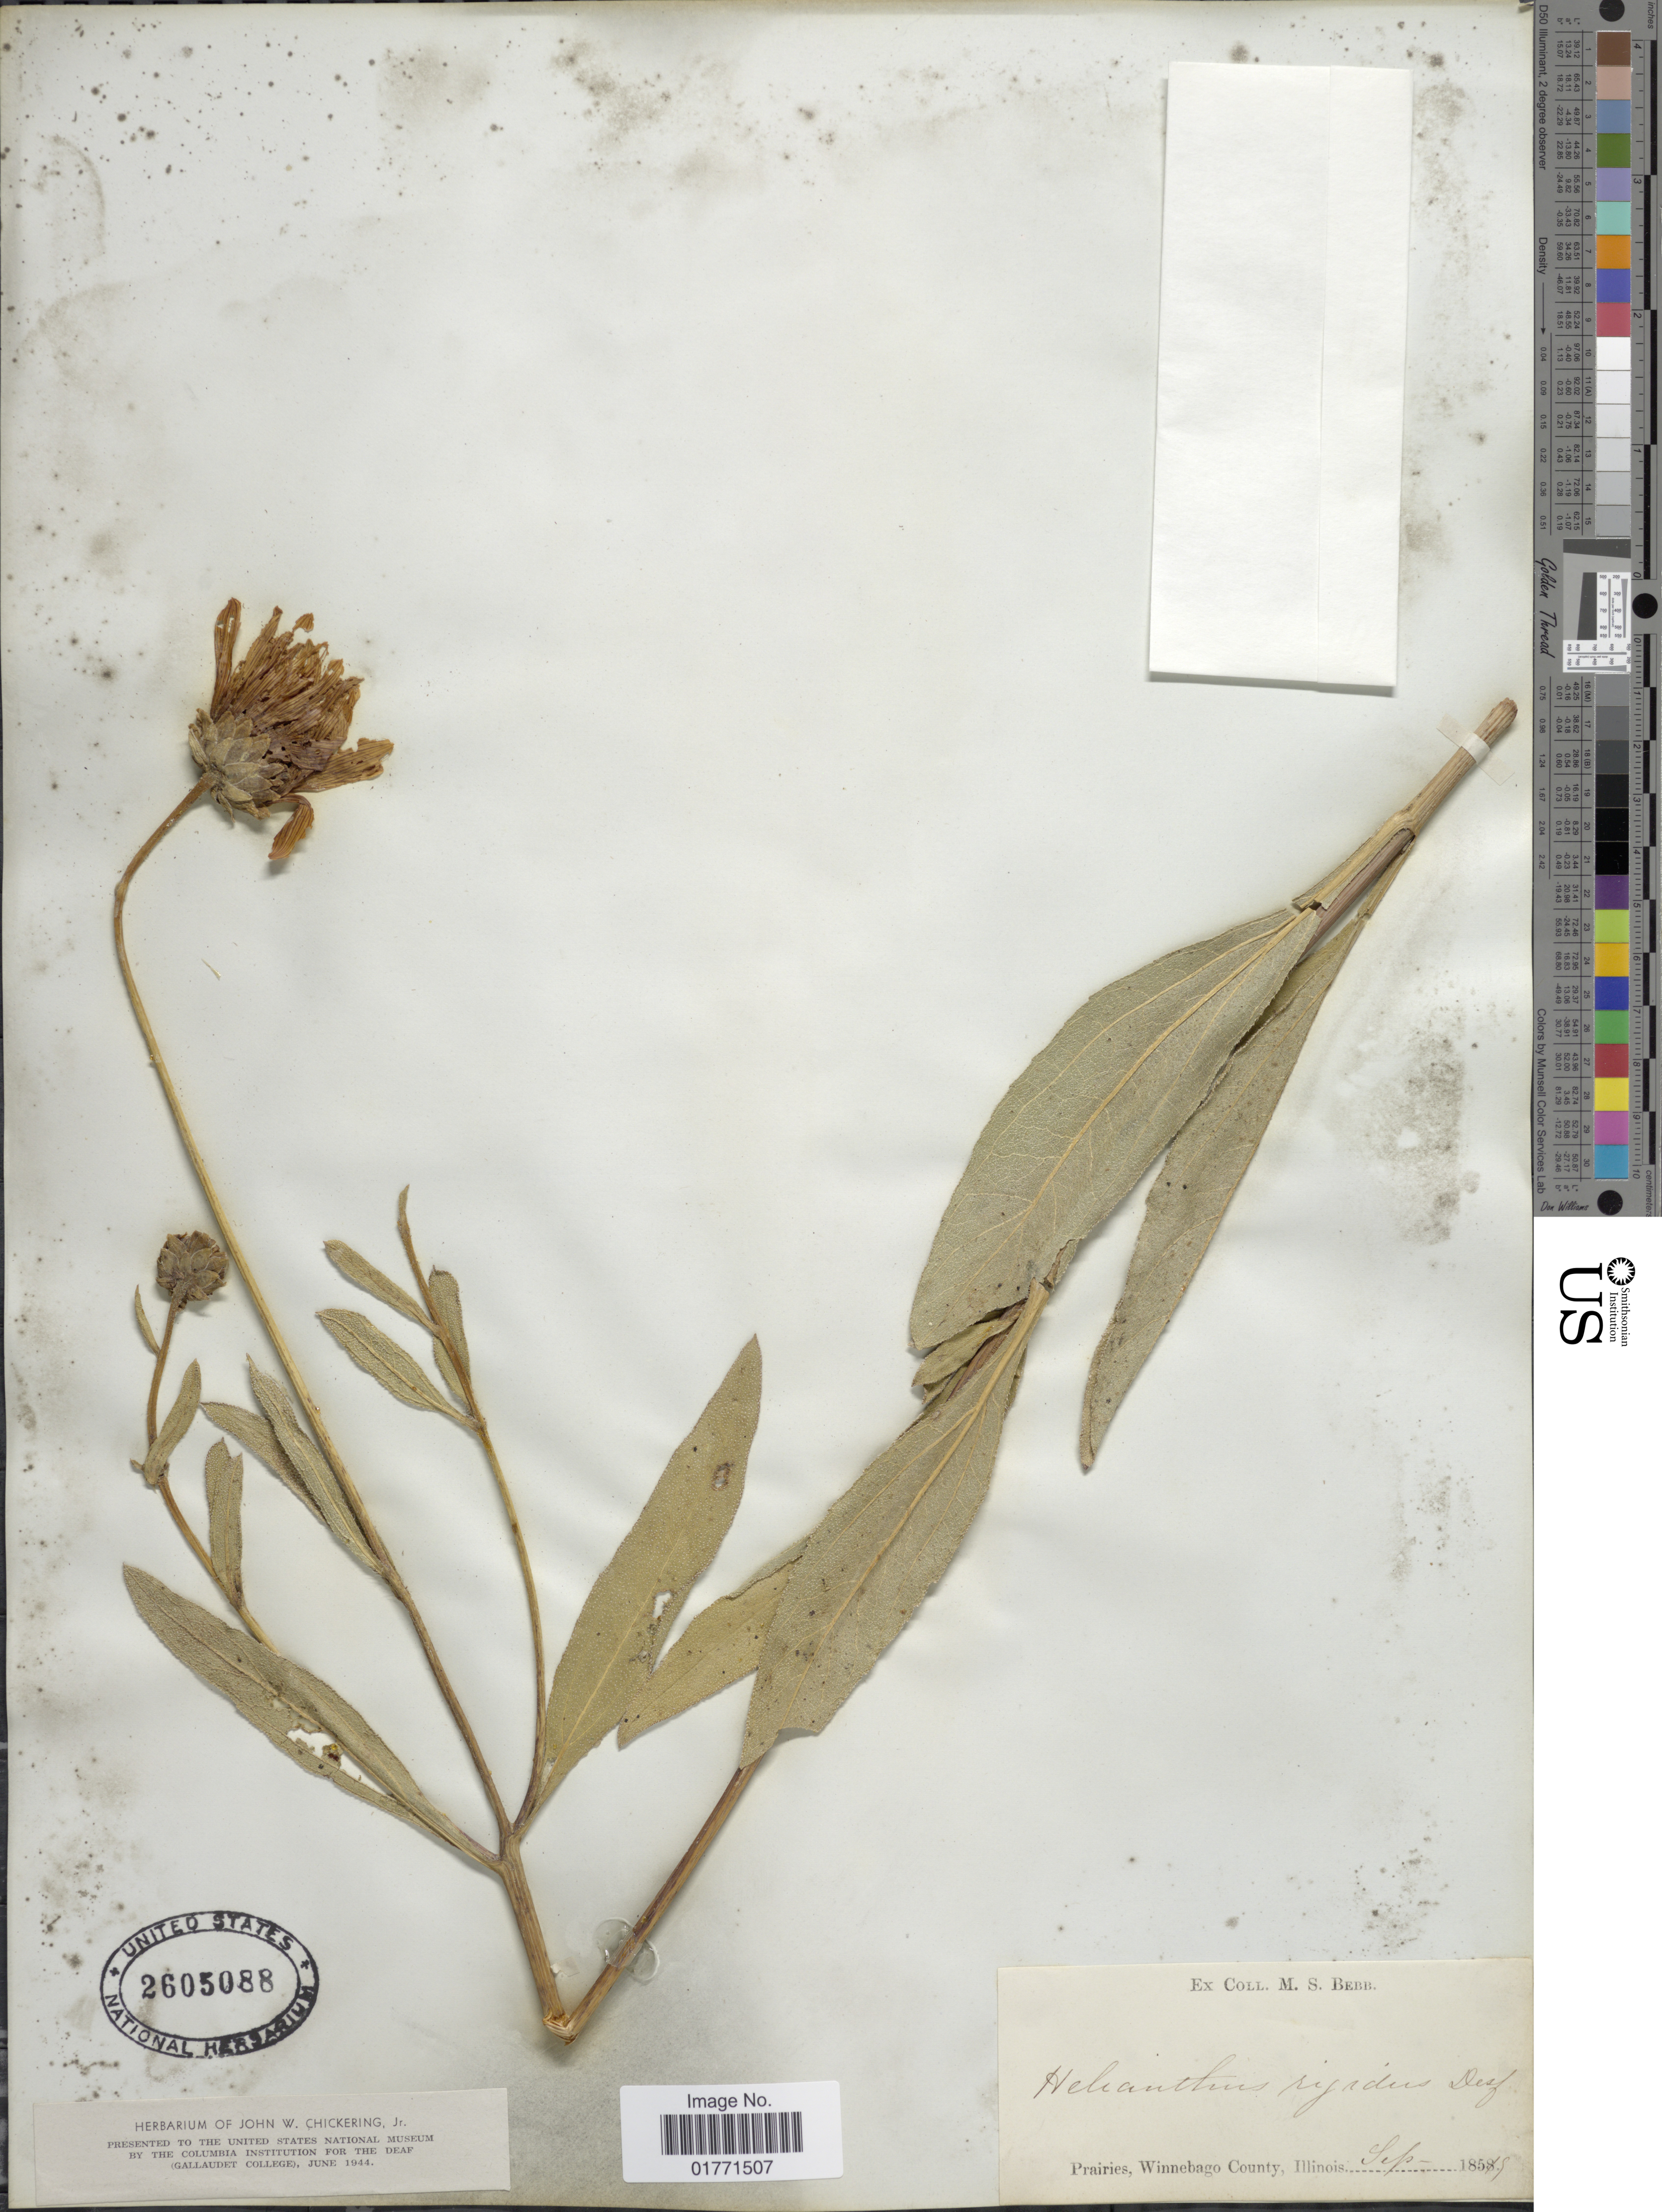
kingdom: Plantae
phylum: Tracheophyta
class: Magnoliopsida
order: Asterales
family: Asteraceae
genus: Helianthus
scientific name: Helianthus rigidus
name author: (Cass.) Desf.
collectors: M. Bebb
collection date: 1815-09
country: United States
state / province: Illinois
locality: Prairies, Winnebago County, Illinois.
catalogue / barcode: US 2605088